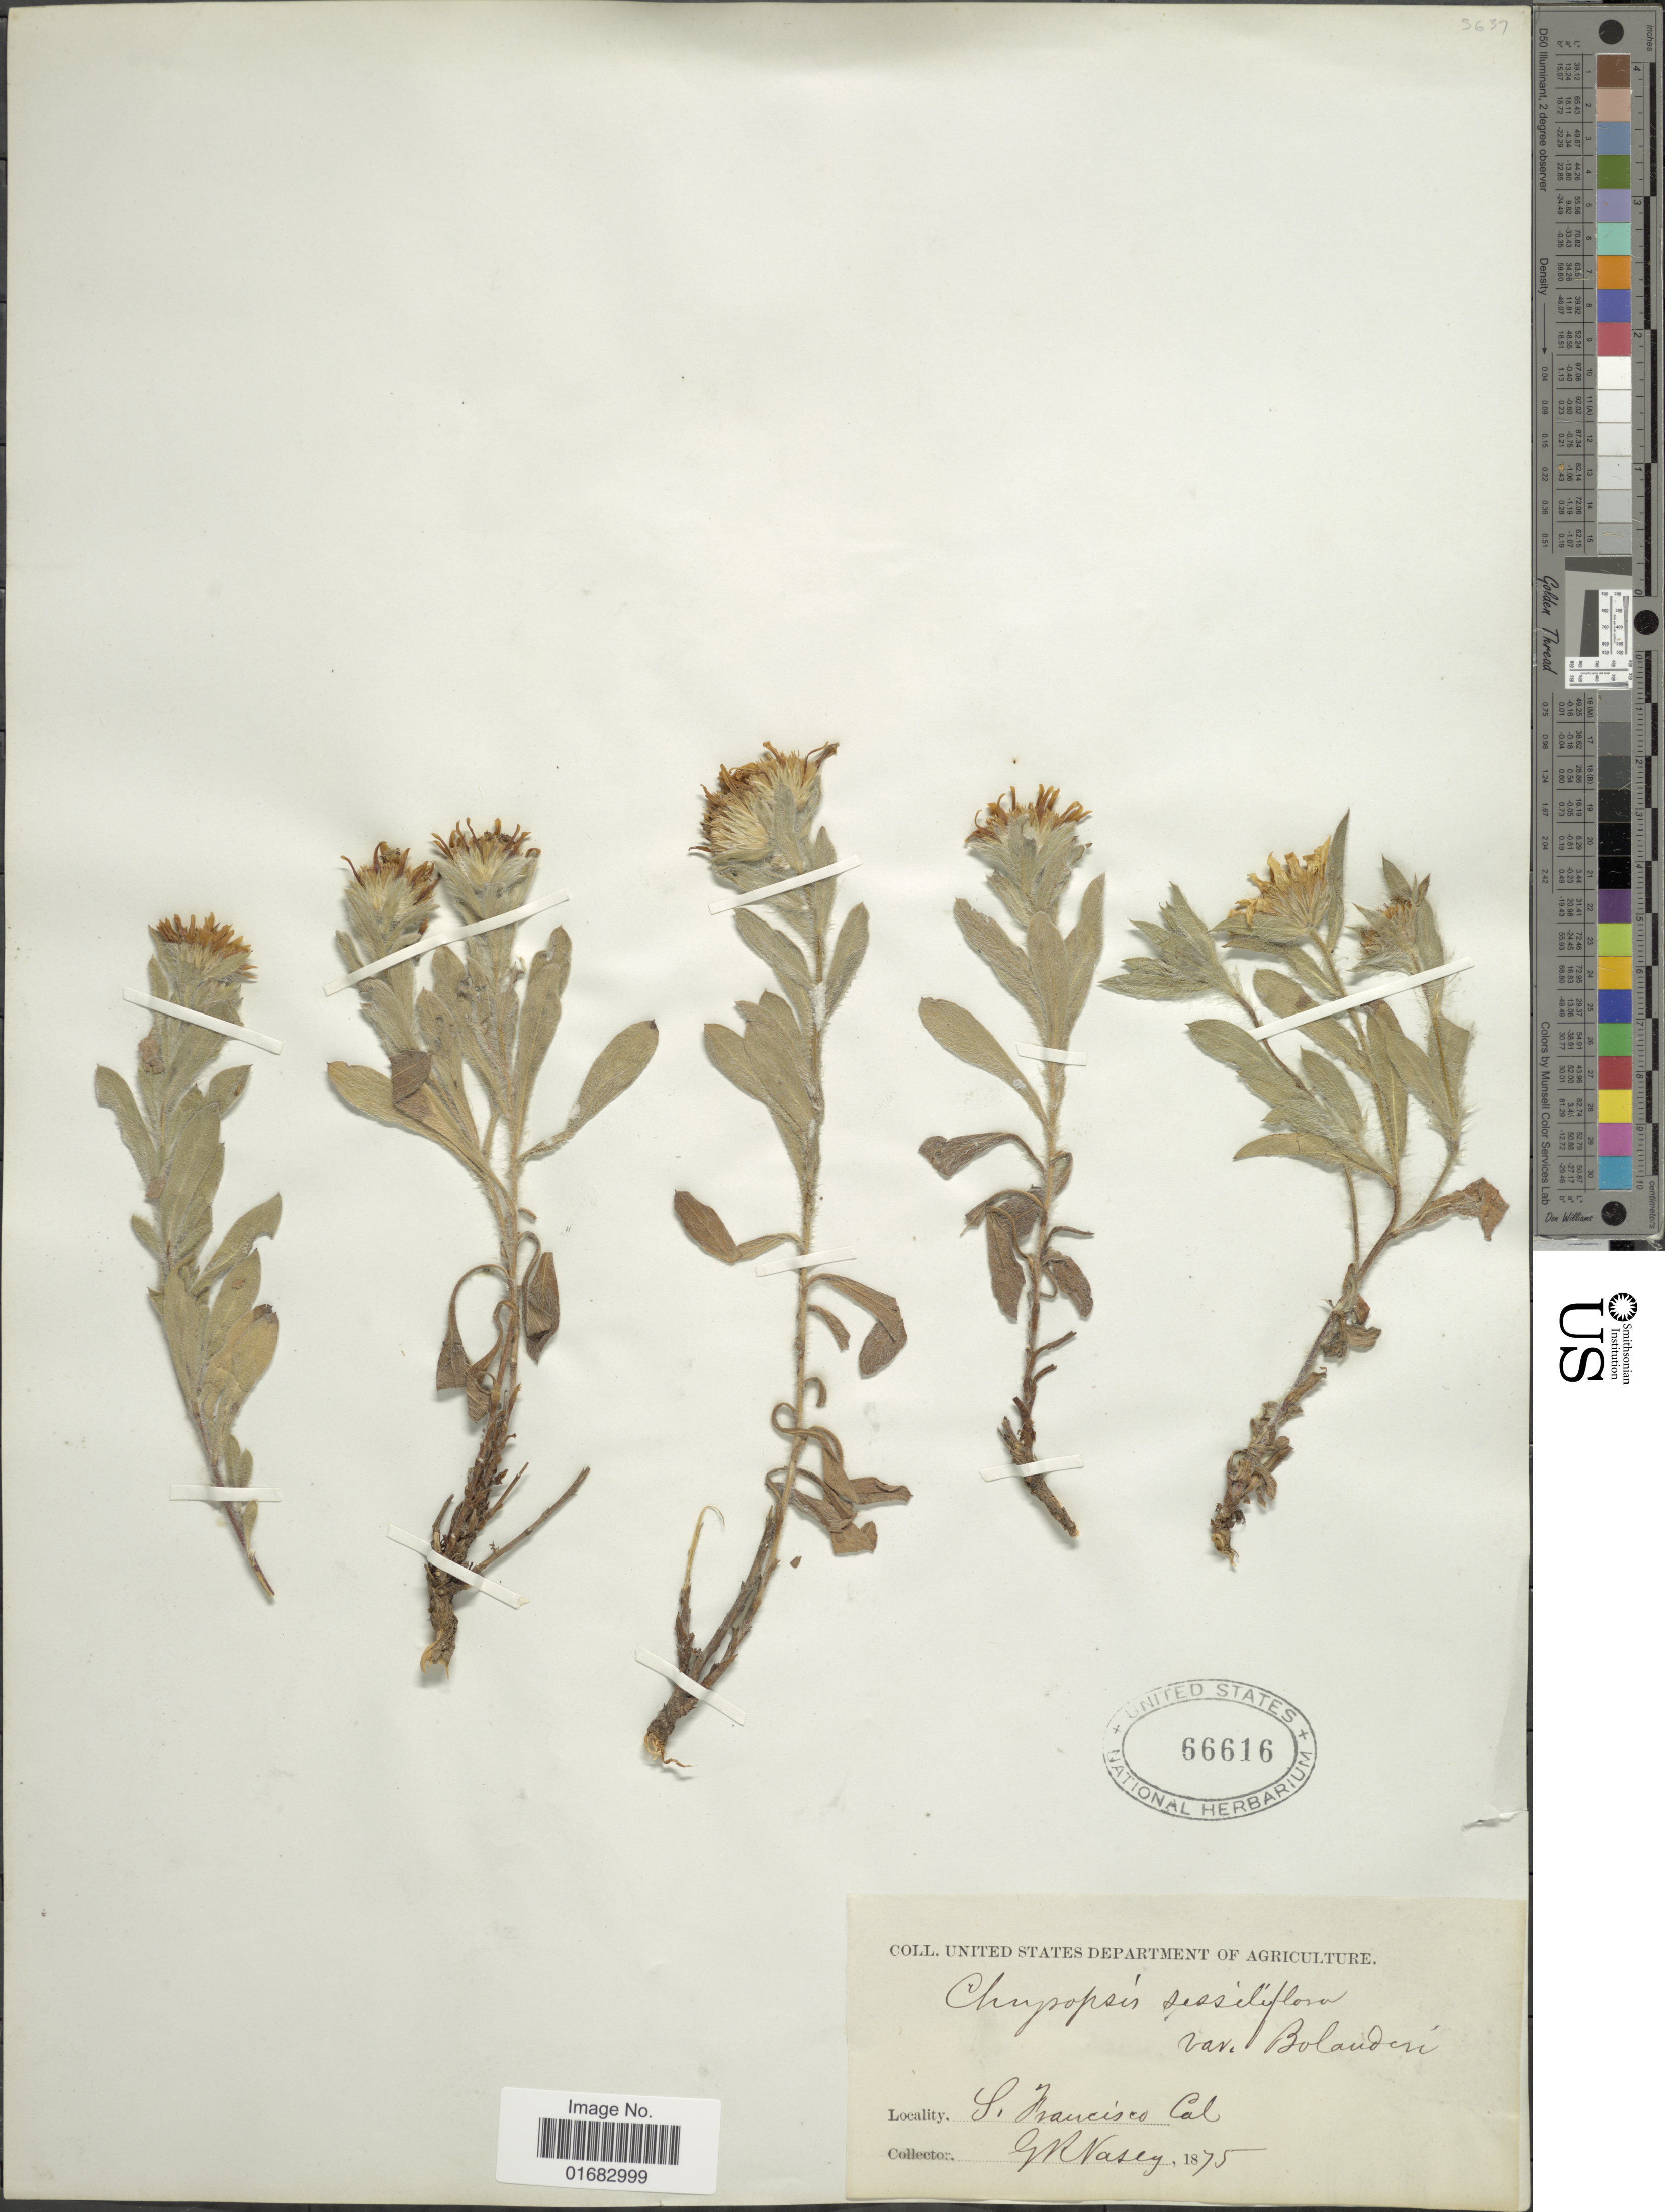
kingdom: Plantae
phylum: Tracheophyta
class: Magnoliopsida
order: Asterales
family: Asteraceae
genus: Heterotheca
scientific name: Heterotheca villosa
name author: (Pursh) Shinners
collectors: G. R. Vasey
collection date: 1875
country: United States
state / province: California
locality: S. Francisco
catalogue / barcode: US 66616